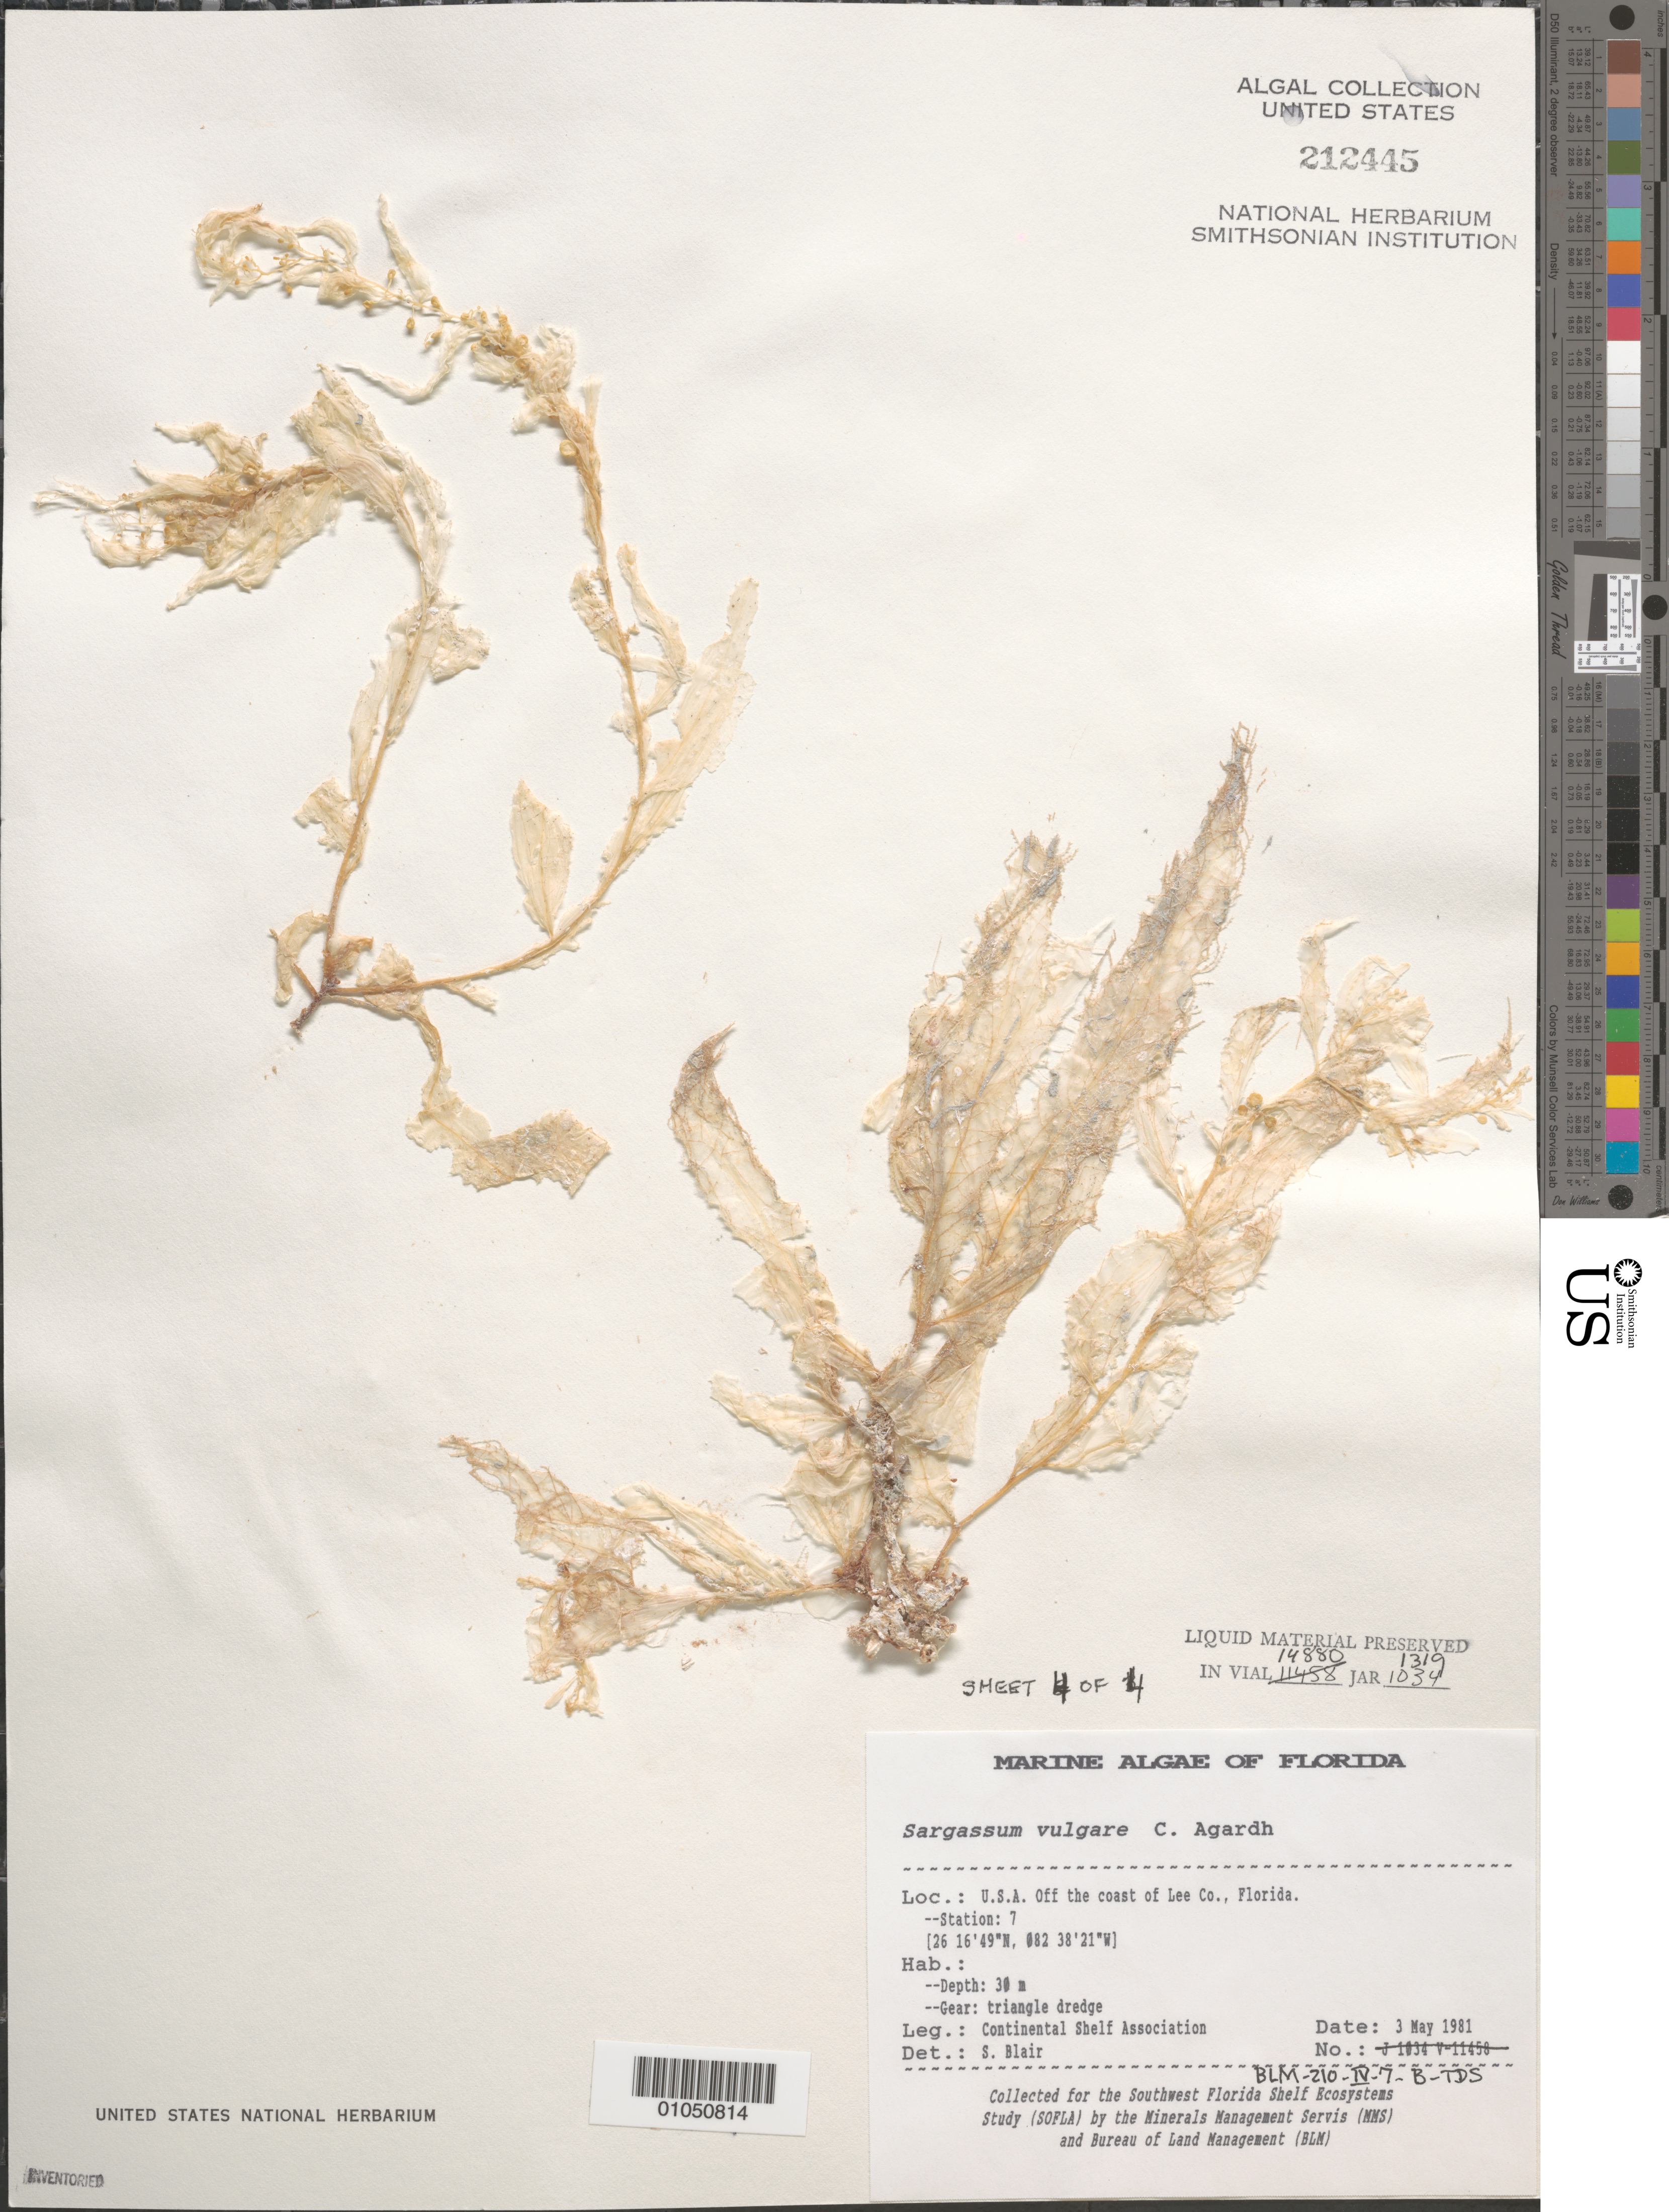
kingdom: Chromista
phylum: Ochrophyta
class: Phaeophyceae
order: Fucales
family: Sargassaceae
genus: Sargassum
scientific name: Sargassum vulgare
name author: C. Agardh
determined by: Blair, S. M.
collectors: Continental Shelf Associates Inc.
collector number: BLM-210-IV-7-B-TDS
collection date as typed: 03 May 1981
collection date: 1981-05-03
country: United States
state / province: Florida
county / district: Lee County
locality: Gulf of Mexico off the coast of Lee County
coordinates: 26 16'49"N, 82 38'21"W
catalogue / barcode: US 212445